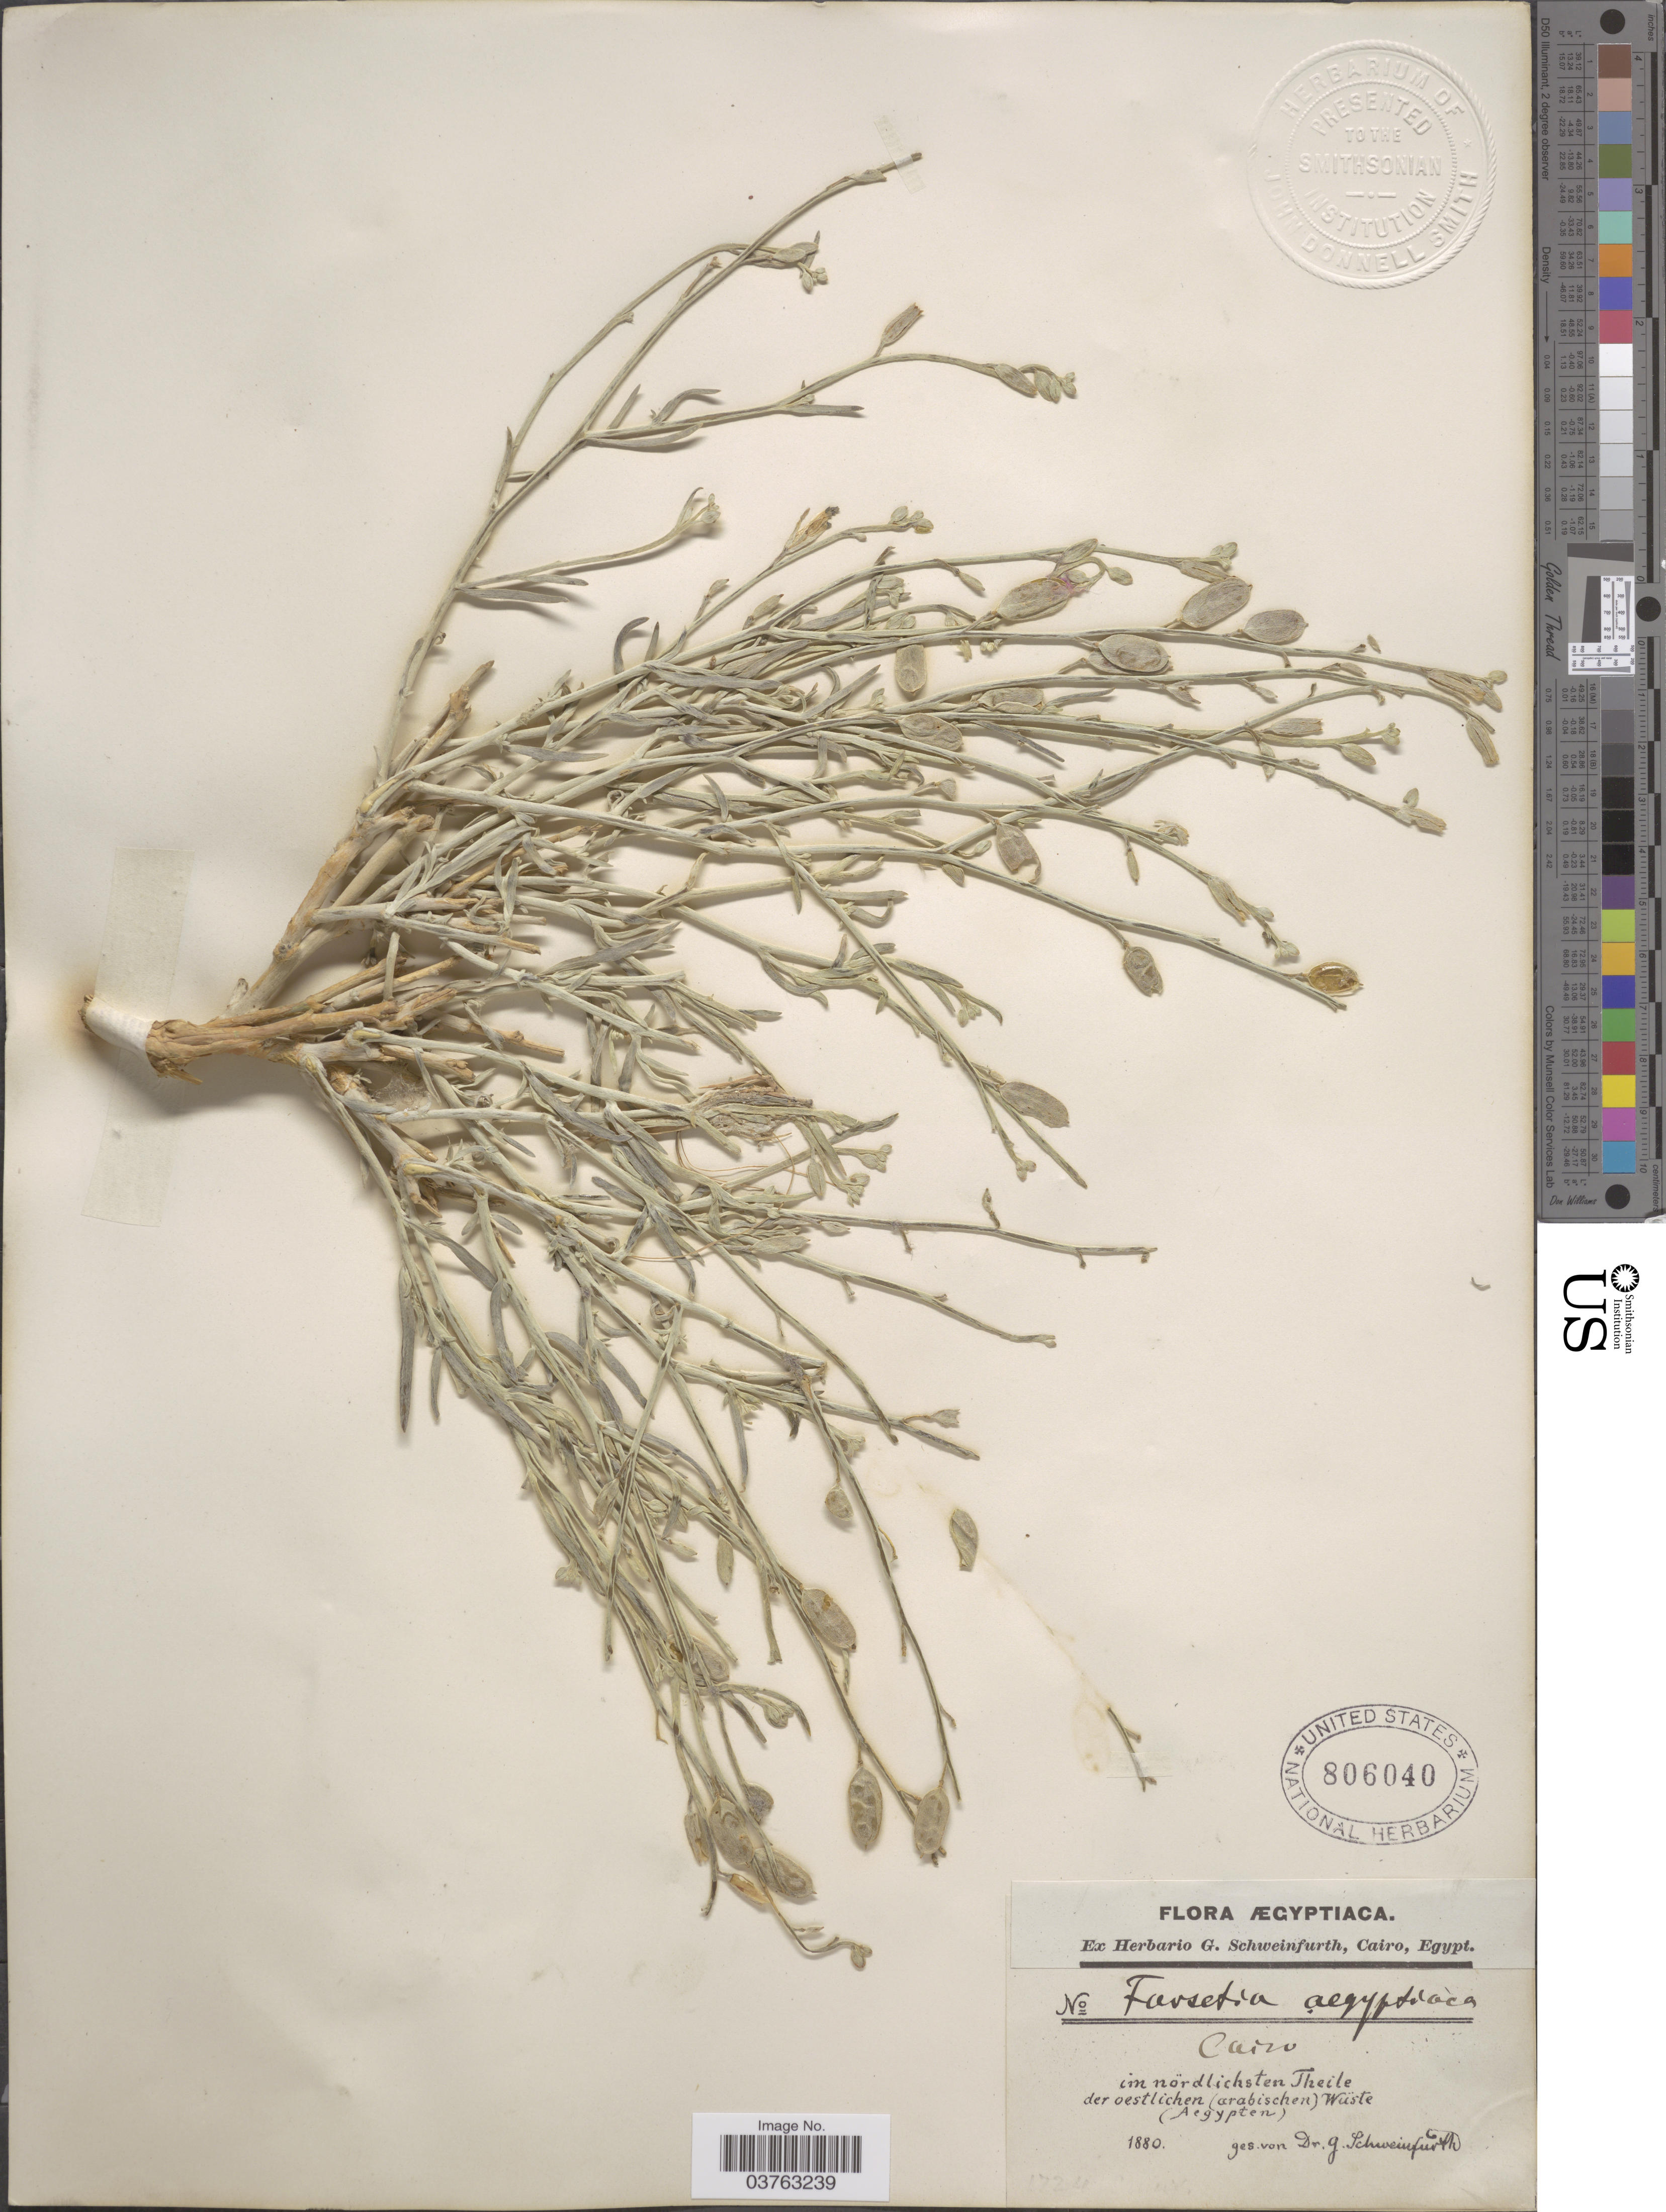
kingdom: Plantae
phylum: Tracheophyta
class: Magnoliopsida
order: Brassicales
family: Brassicaceae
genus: Farsetia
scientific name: Farsetia aegyptia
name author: Turra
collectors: G. A. Schweinfurth (herbarium)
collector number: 1224*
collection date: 1880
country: Egypt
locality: Ægyptiaca. Cairo. Im nördlichsten Theile der oestlichten (arabischen) Wüste (Aegypten).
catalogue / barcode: US 806040